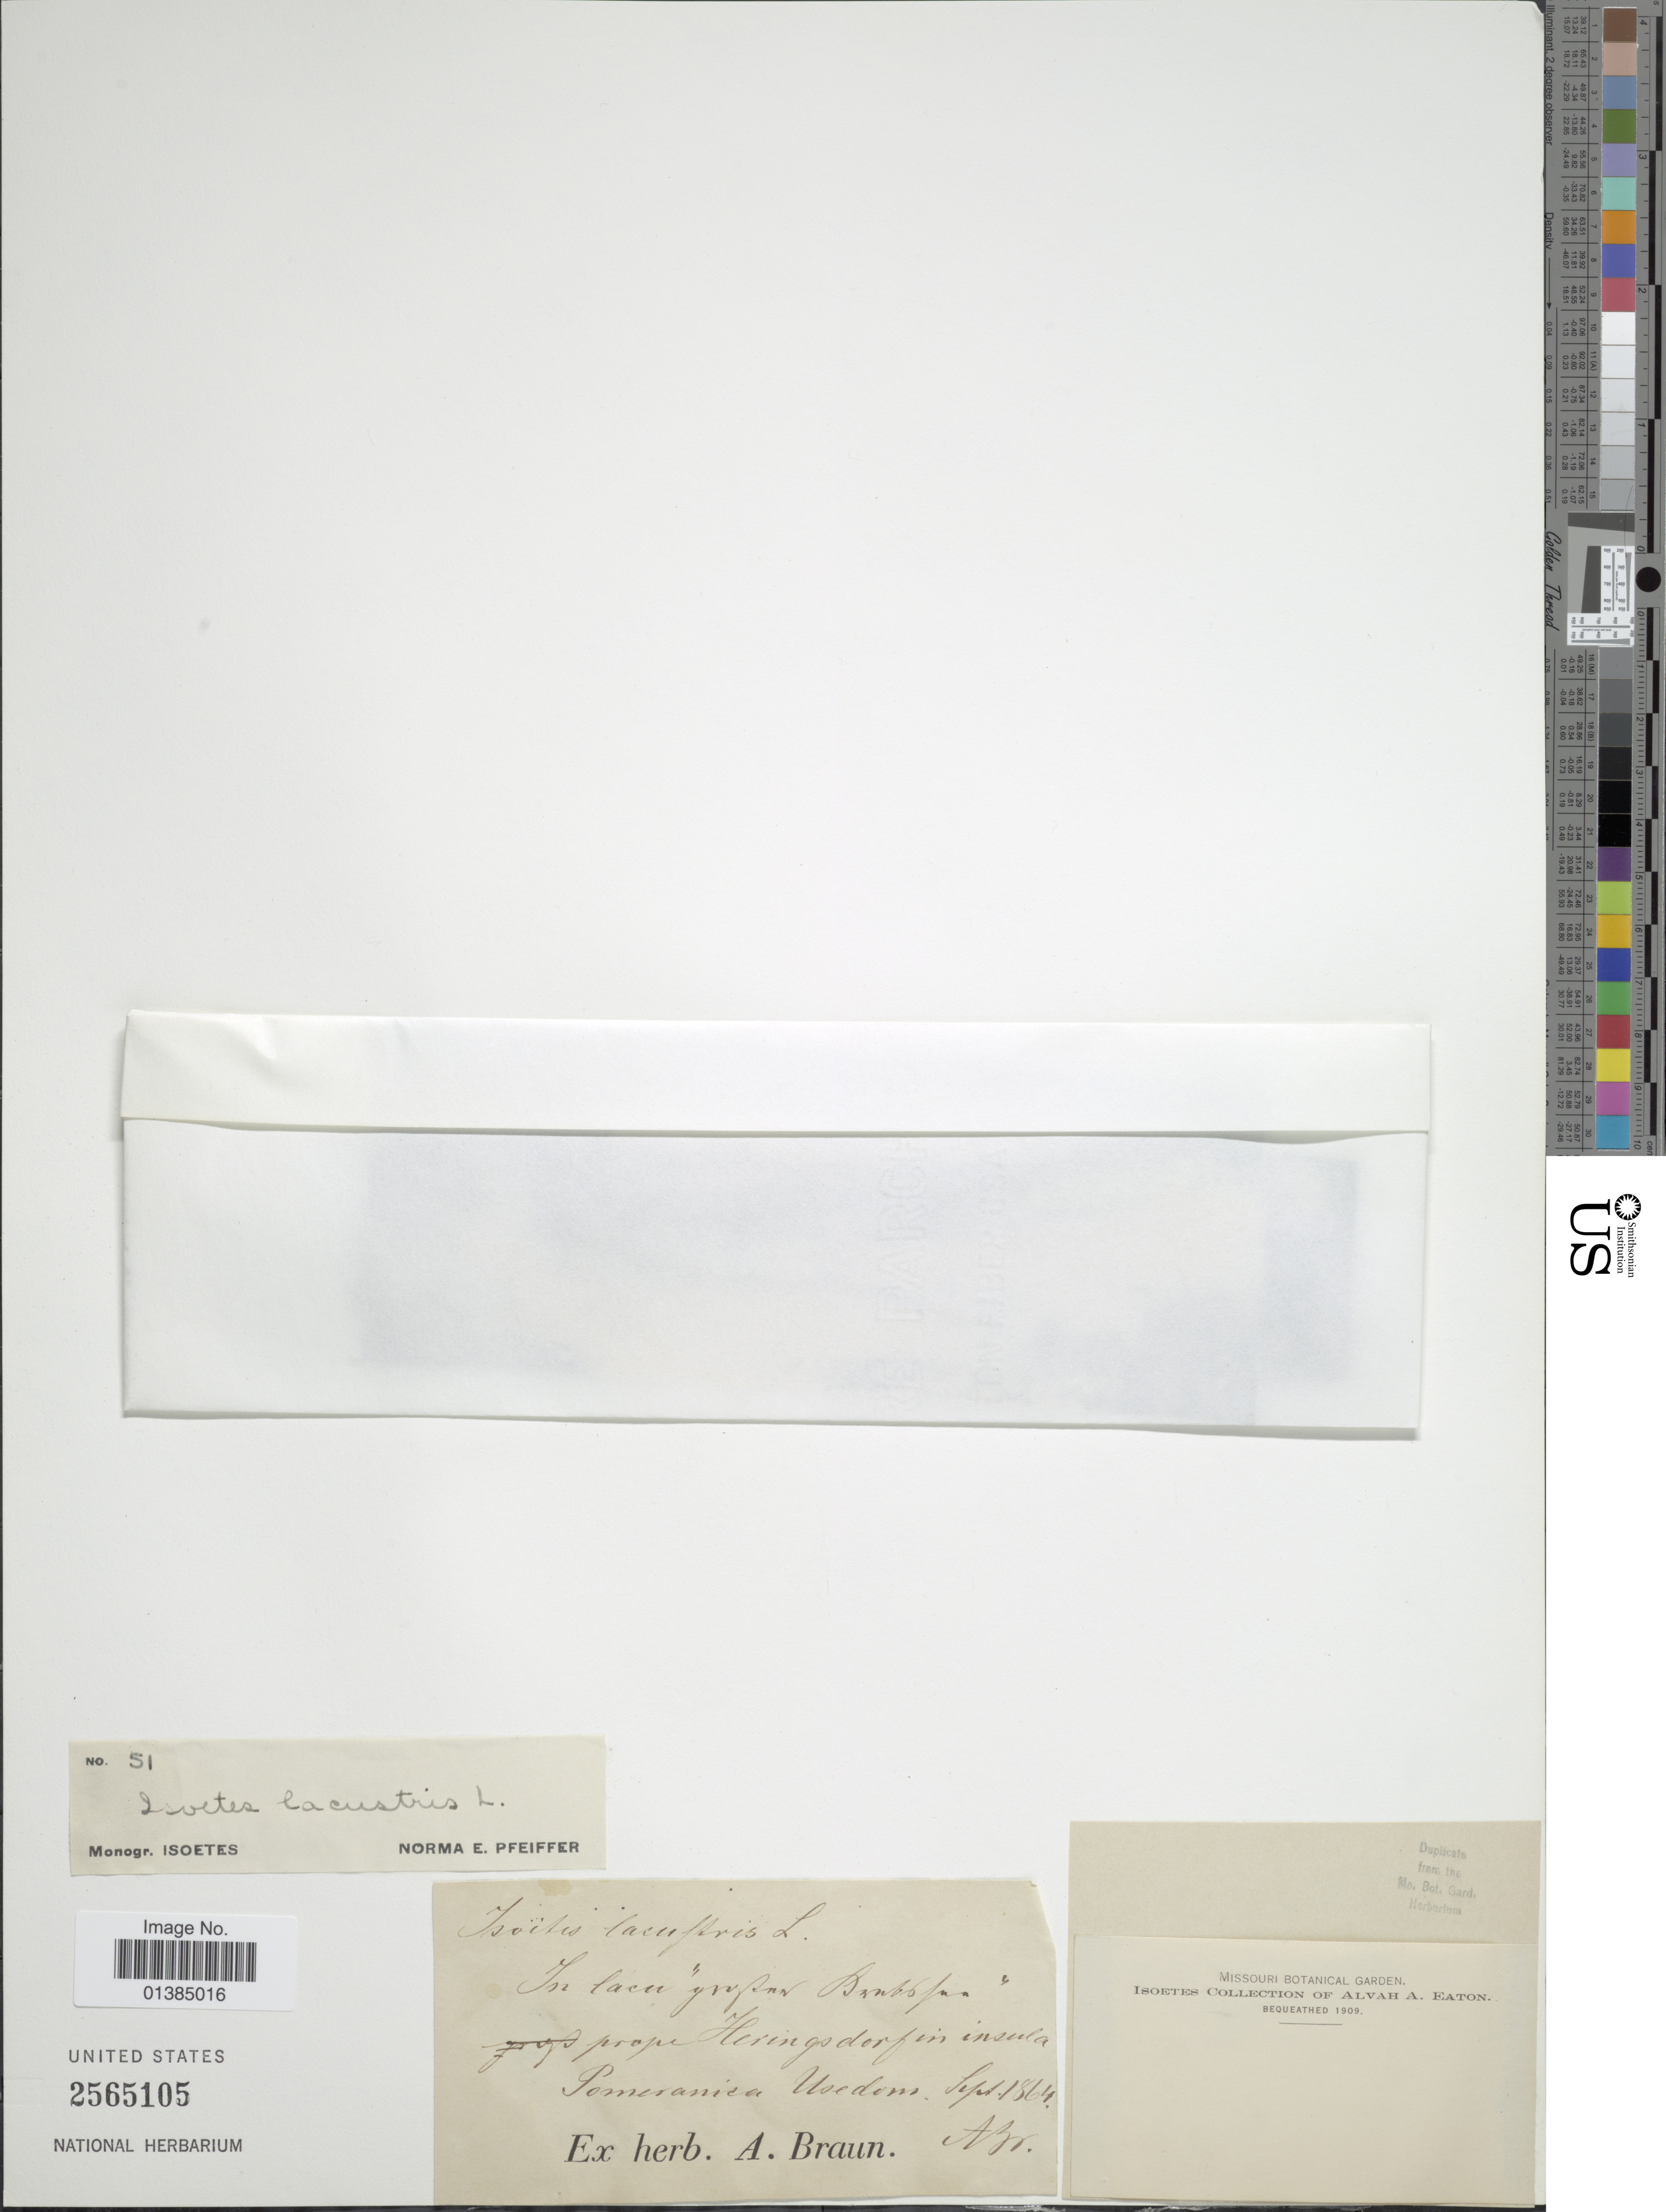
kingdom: Plantae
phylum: Tracheophyta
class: Lycopodiopsida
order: Isoetales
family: Isoetaceae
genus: Isoetes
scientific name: Isoetes lacustris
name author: L.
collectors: A. Braun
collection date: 1864-09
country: Germany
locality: In lacu " [illegible text]" prope Heringsdorf in insula Pomeraniae Usedons.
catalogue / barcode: US 2565105